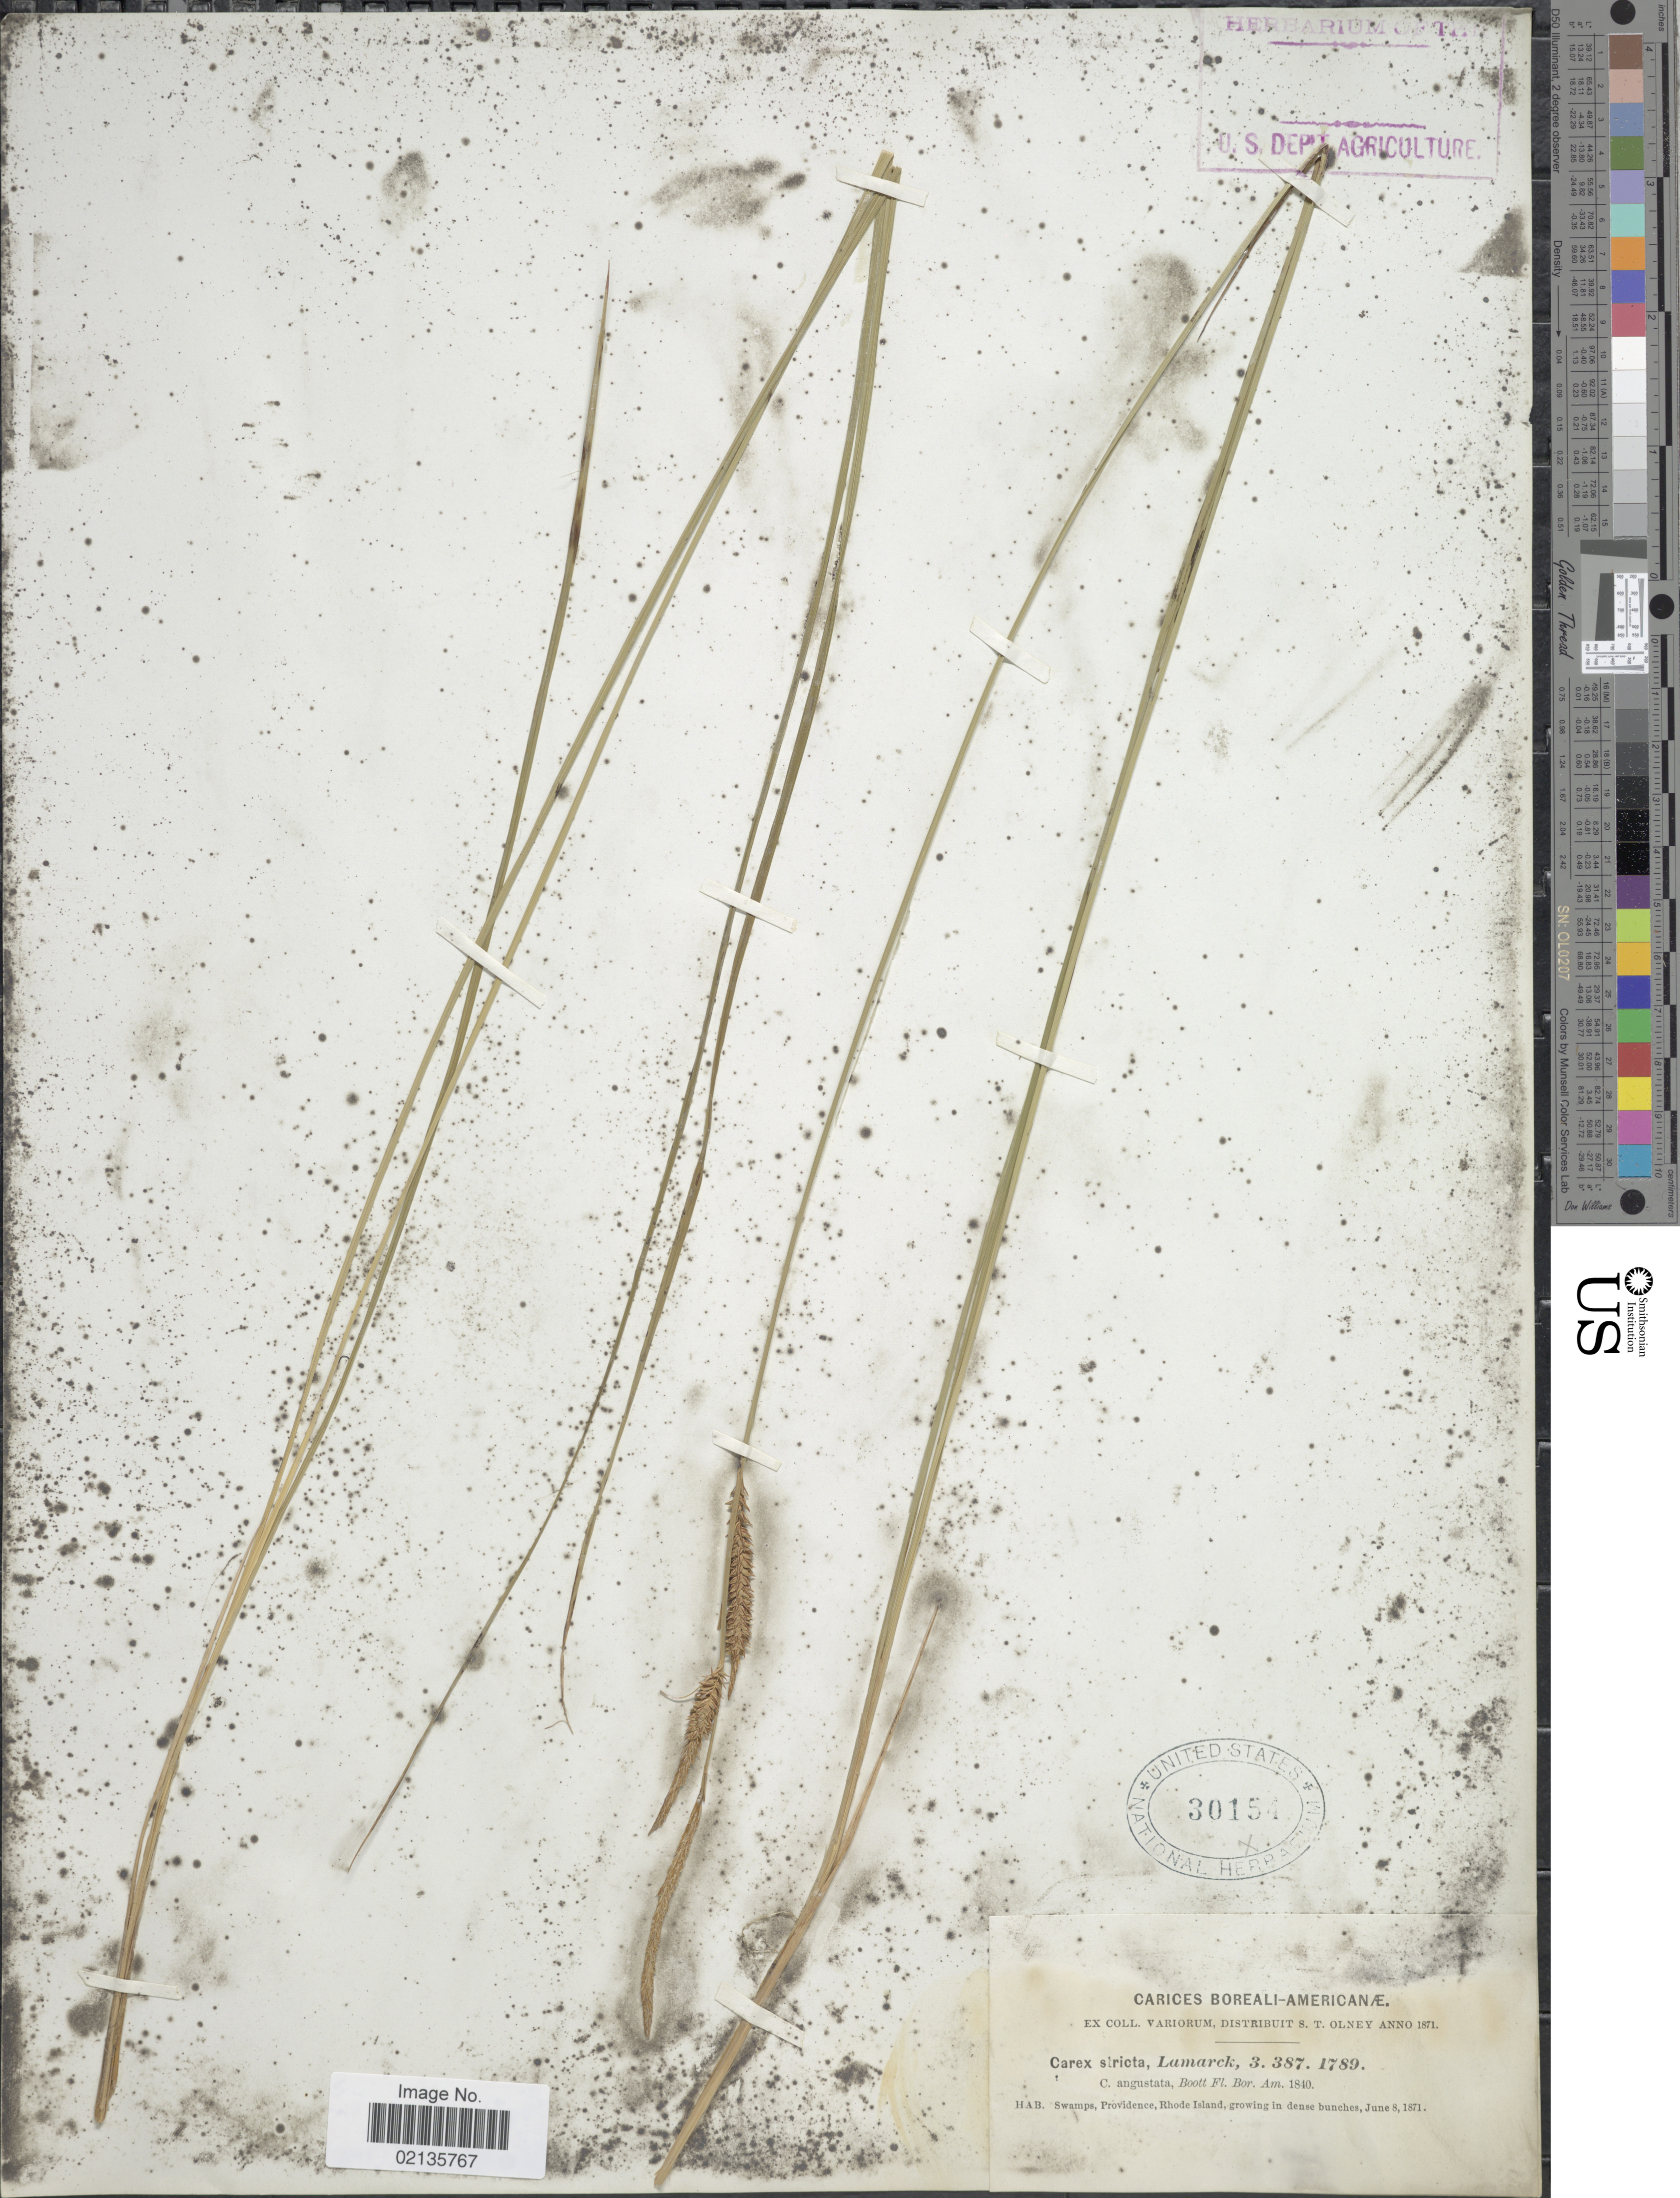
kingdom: Plantae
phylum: Tracheophyta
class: Liliopsida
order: Poales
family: Cyperaceae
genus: Carex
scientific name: Carex stricta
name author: Lam.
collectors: S. Olney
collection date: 1871-06-08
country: United States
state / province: Rhode Island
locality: Swamps, Providence, Rhode Island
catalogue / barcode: US 30154